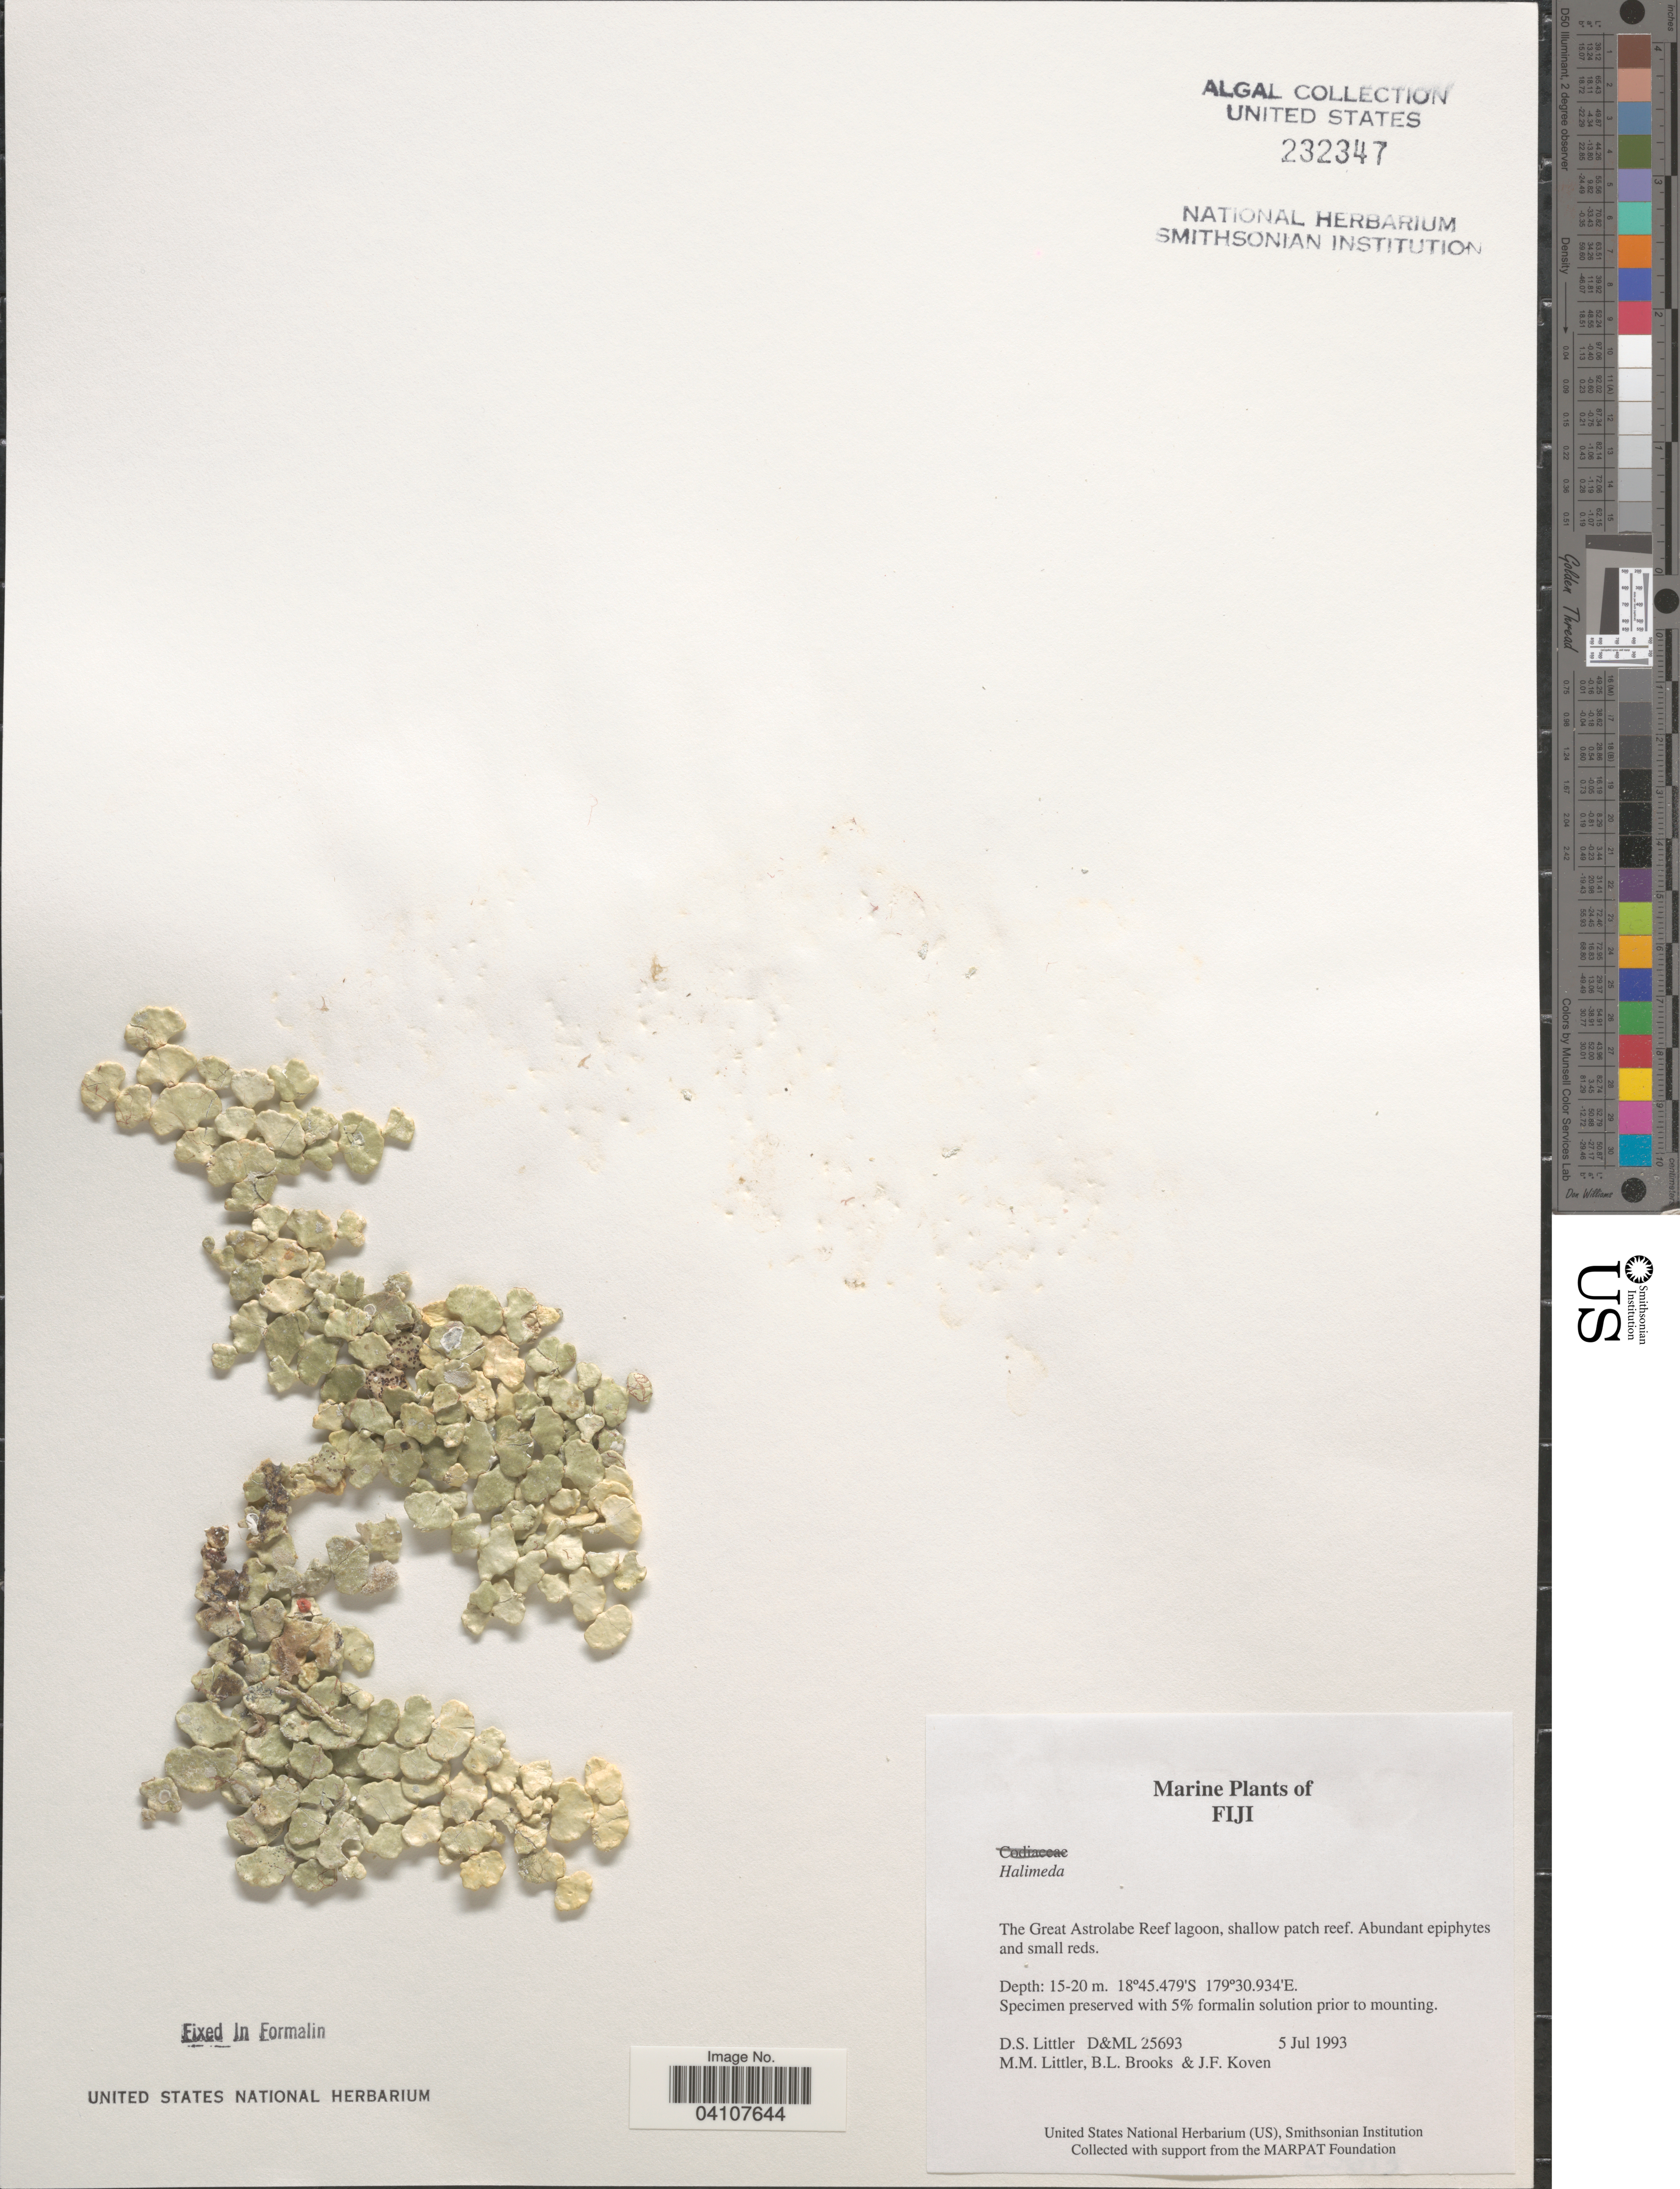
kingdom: Plantae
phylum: Chlorophyta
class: Ulvophyceae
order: Bryopsidales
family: Halimedaceae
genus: Halimeda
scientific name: Halimeda sp.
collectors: D. S. Littler, B. Brooks & J. Koven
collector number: D&ML25693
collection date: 1993-07-05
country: Fiji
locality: The Great Astrolabe Reef lagoon, shallow patch reef.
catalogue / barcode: US 232347